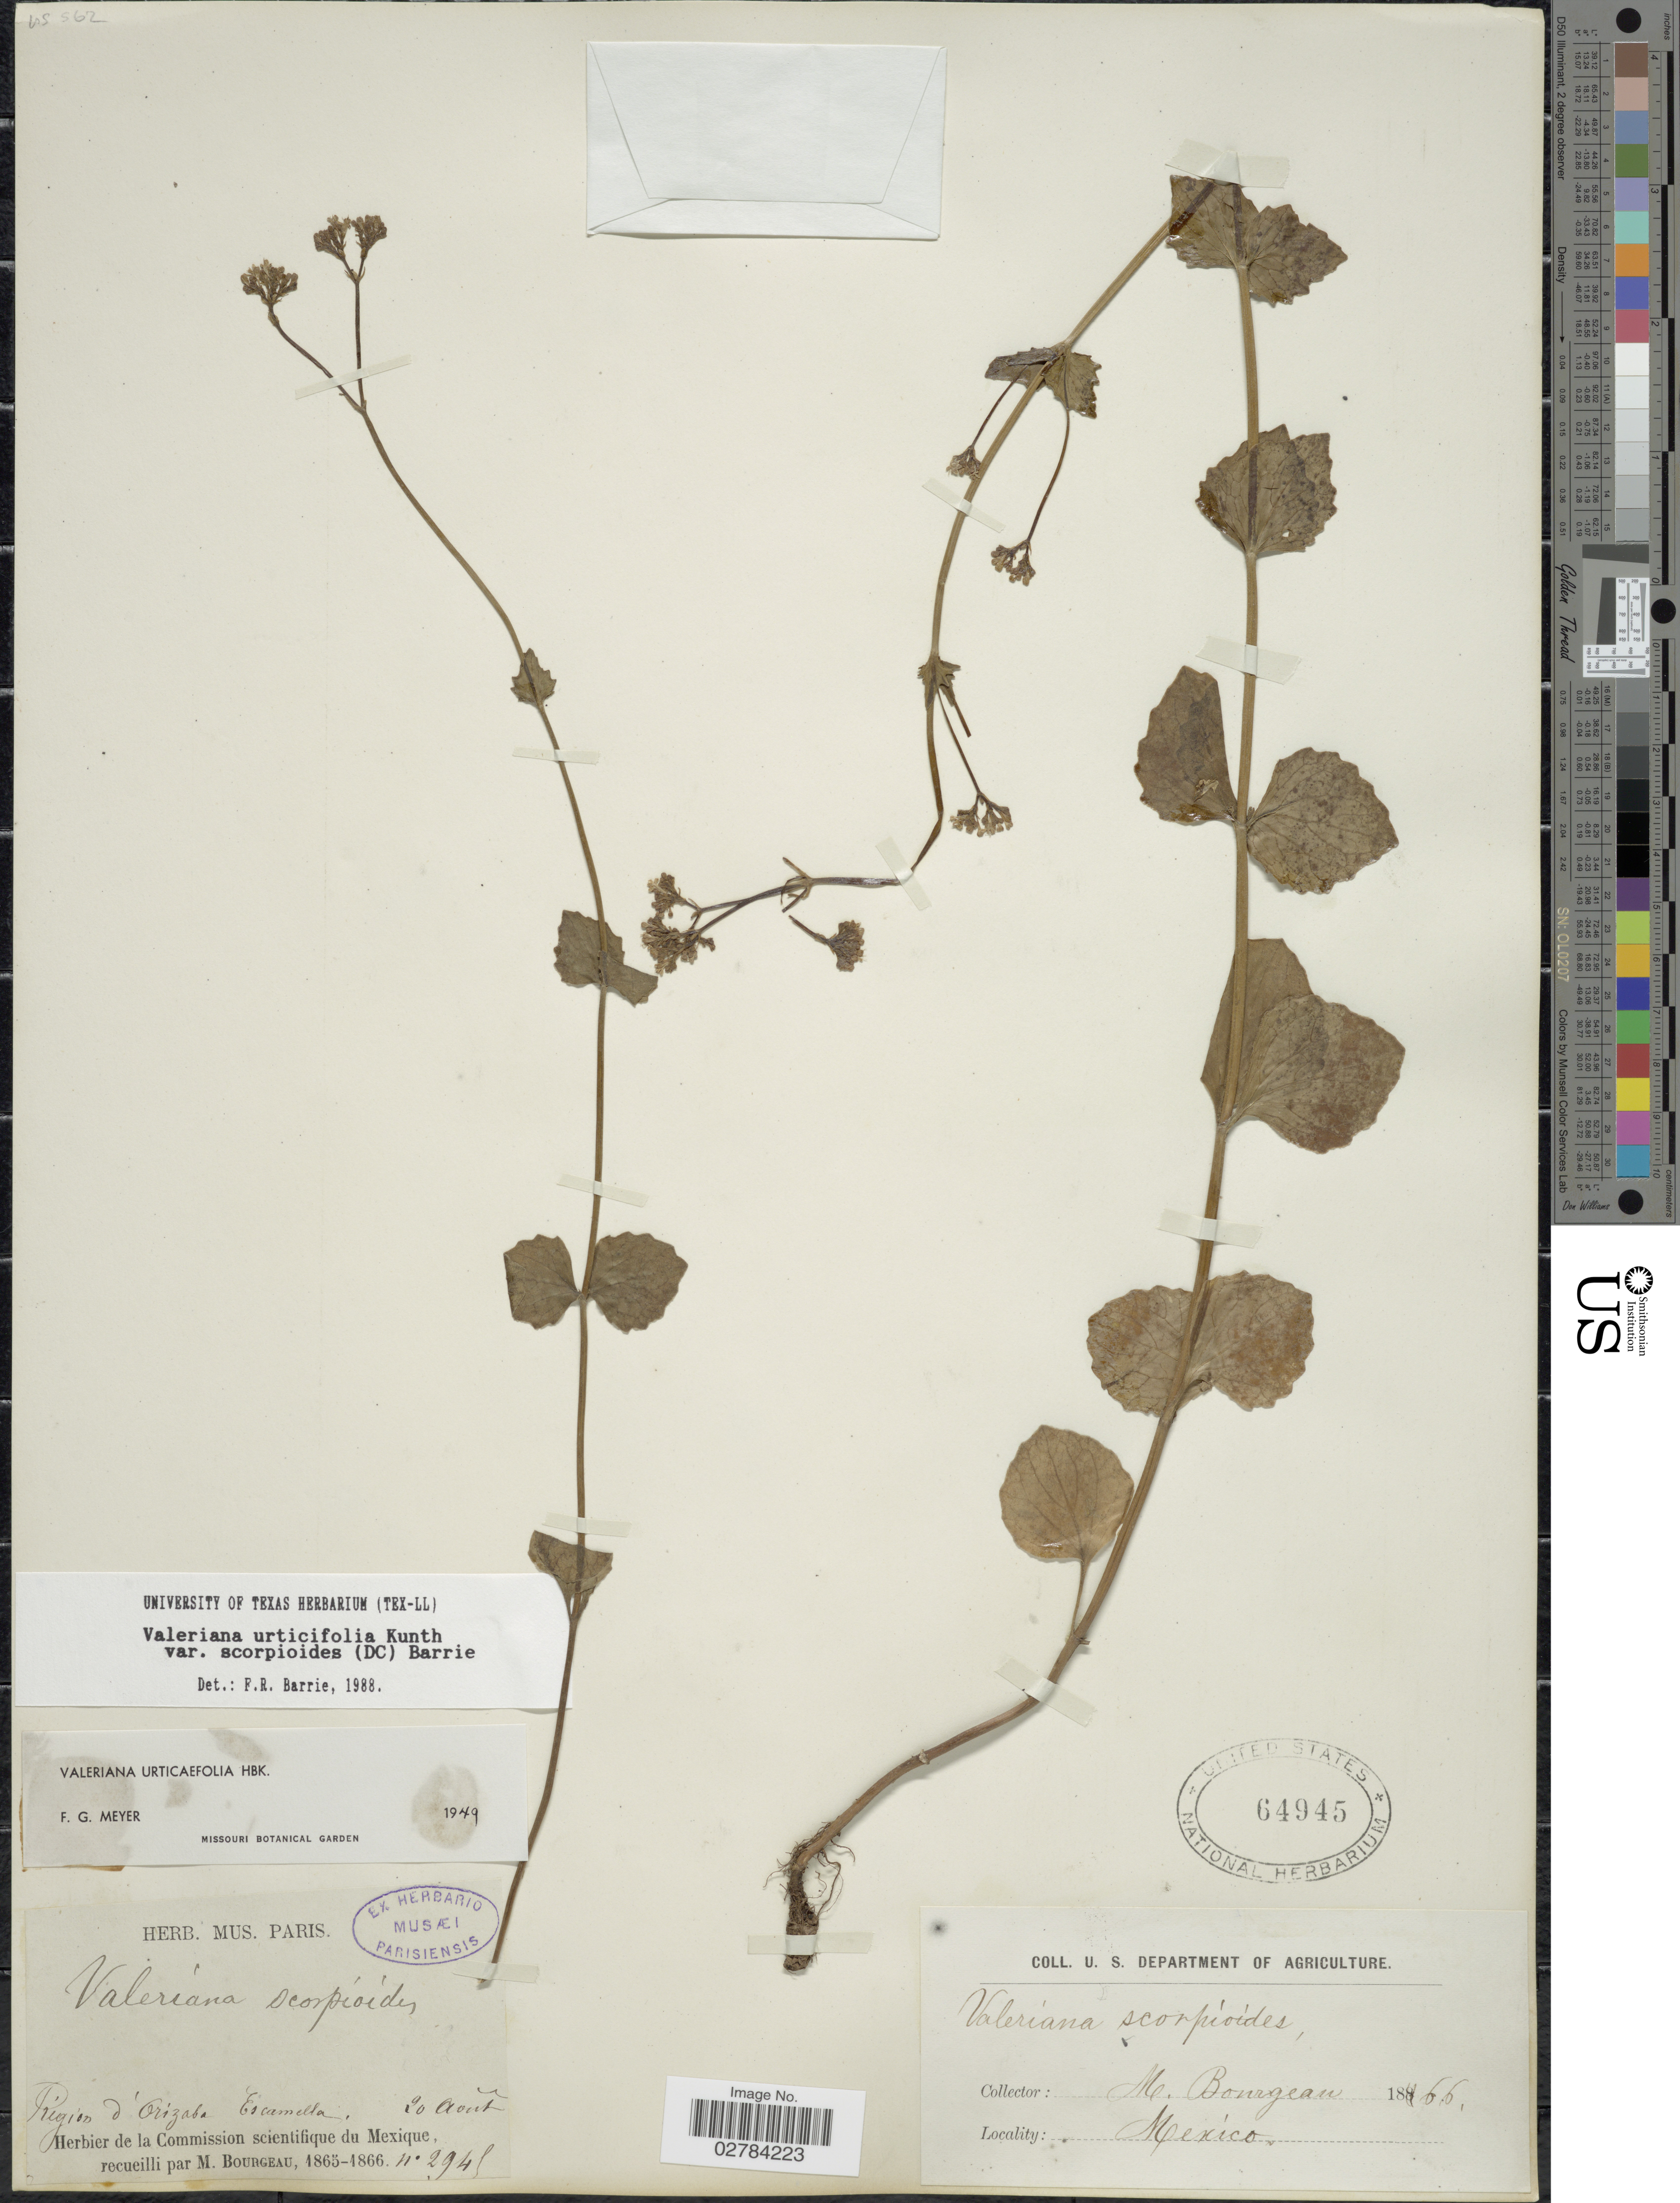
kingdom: Plantae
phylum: Tracheophyta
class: Magnoliopsida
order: Dipsacales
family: Caprifoliaceae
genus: Valeriana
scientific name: Valeriana urticifolia var. scorpioides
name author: (DC.) Barrie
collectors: M. Bourgeau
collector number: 2945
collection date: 1866-08-20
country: Mexico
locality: Région d'Orizaba, Escamella.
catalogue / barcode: US 64945